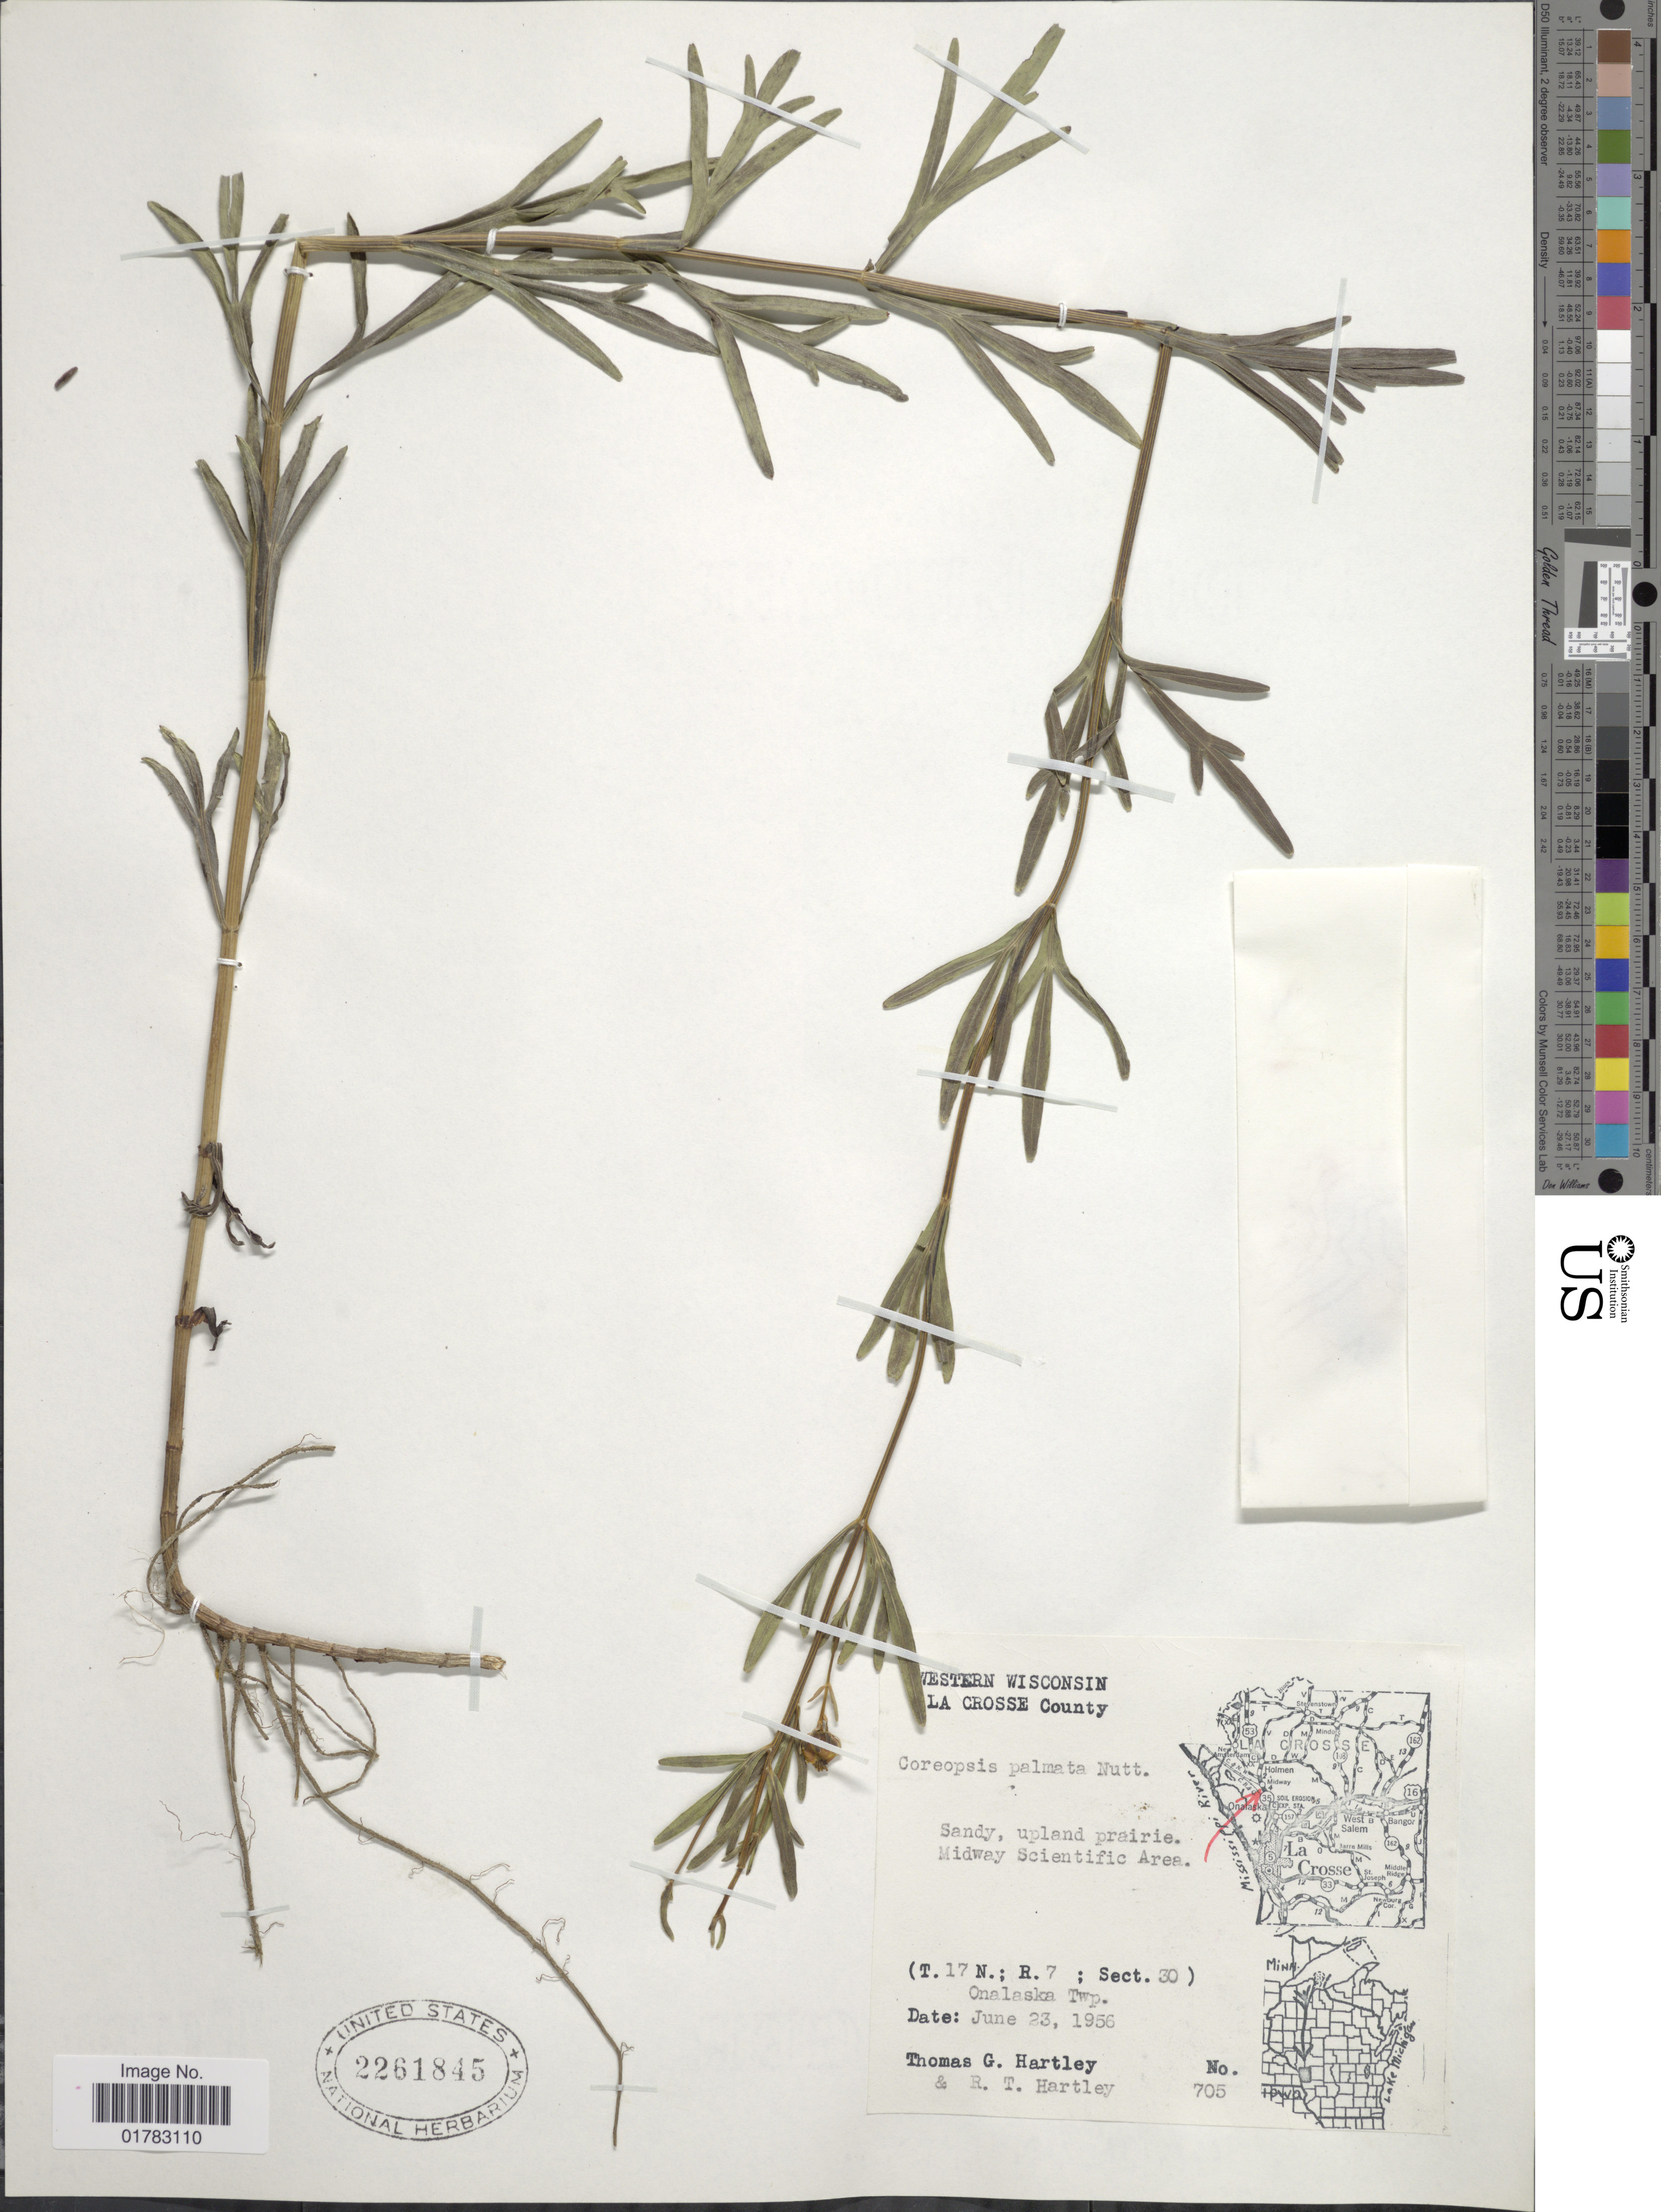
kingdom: Plantae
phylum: Tracheophyta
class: Magnoliopsida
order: Asterales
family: Asteraceae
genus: Coreopsis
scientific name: Coreopsis palmata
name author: Nutt.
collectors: T. G. Hartley & R. T. Hartley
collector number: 705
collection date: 1956-06-23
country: United States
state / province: Wisconsin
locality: Western Wisconsin, La Crosse County, upland prairie, Midway Scientific Area, (T.17 N.; R.7; Sect. 30), Onalaska Twp.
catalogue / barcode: US 2261845